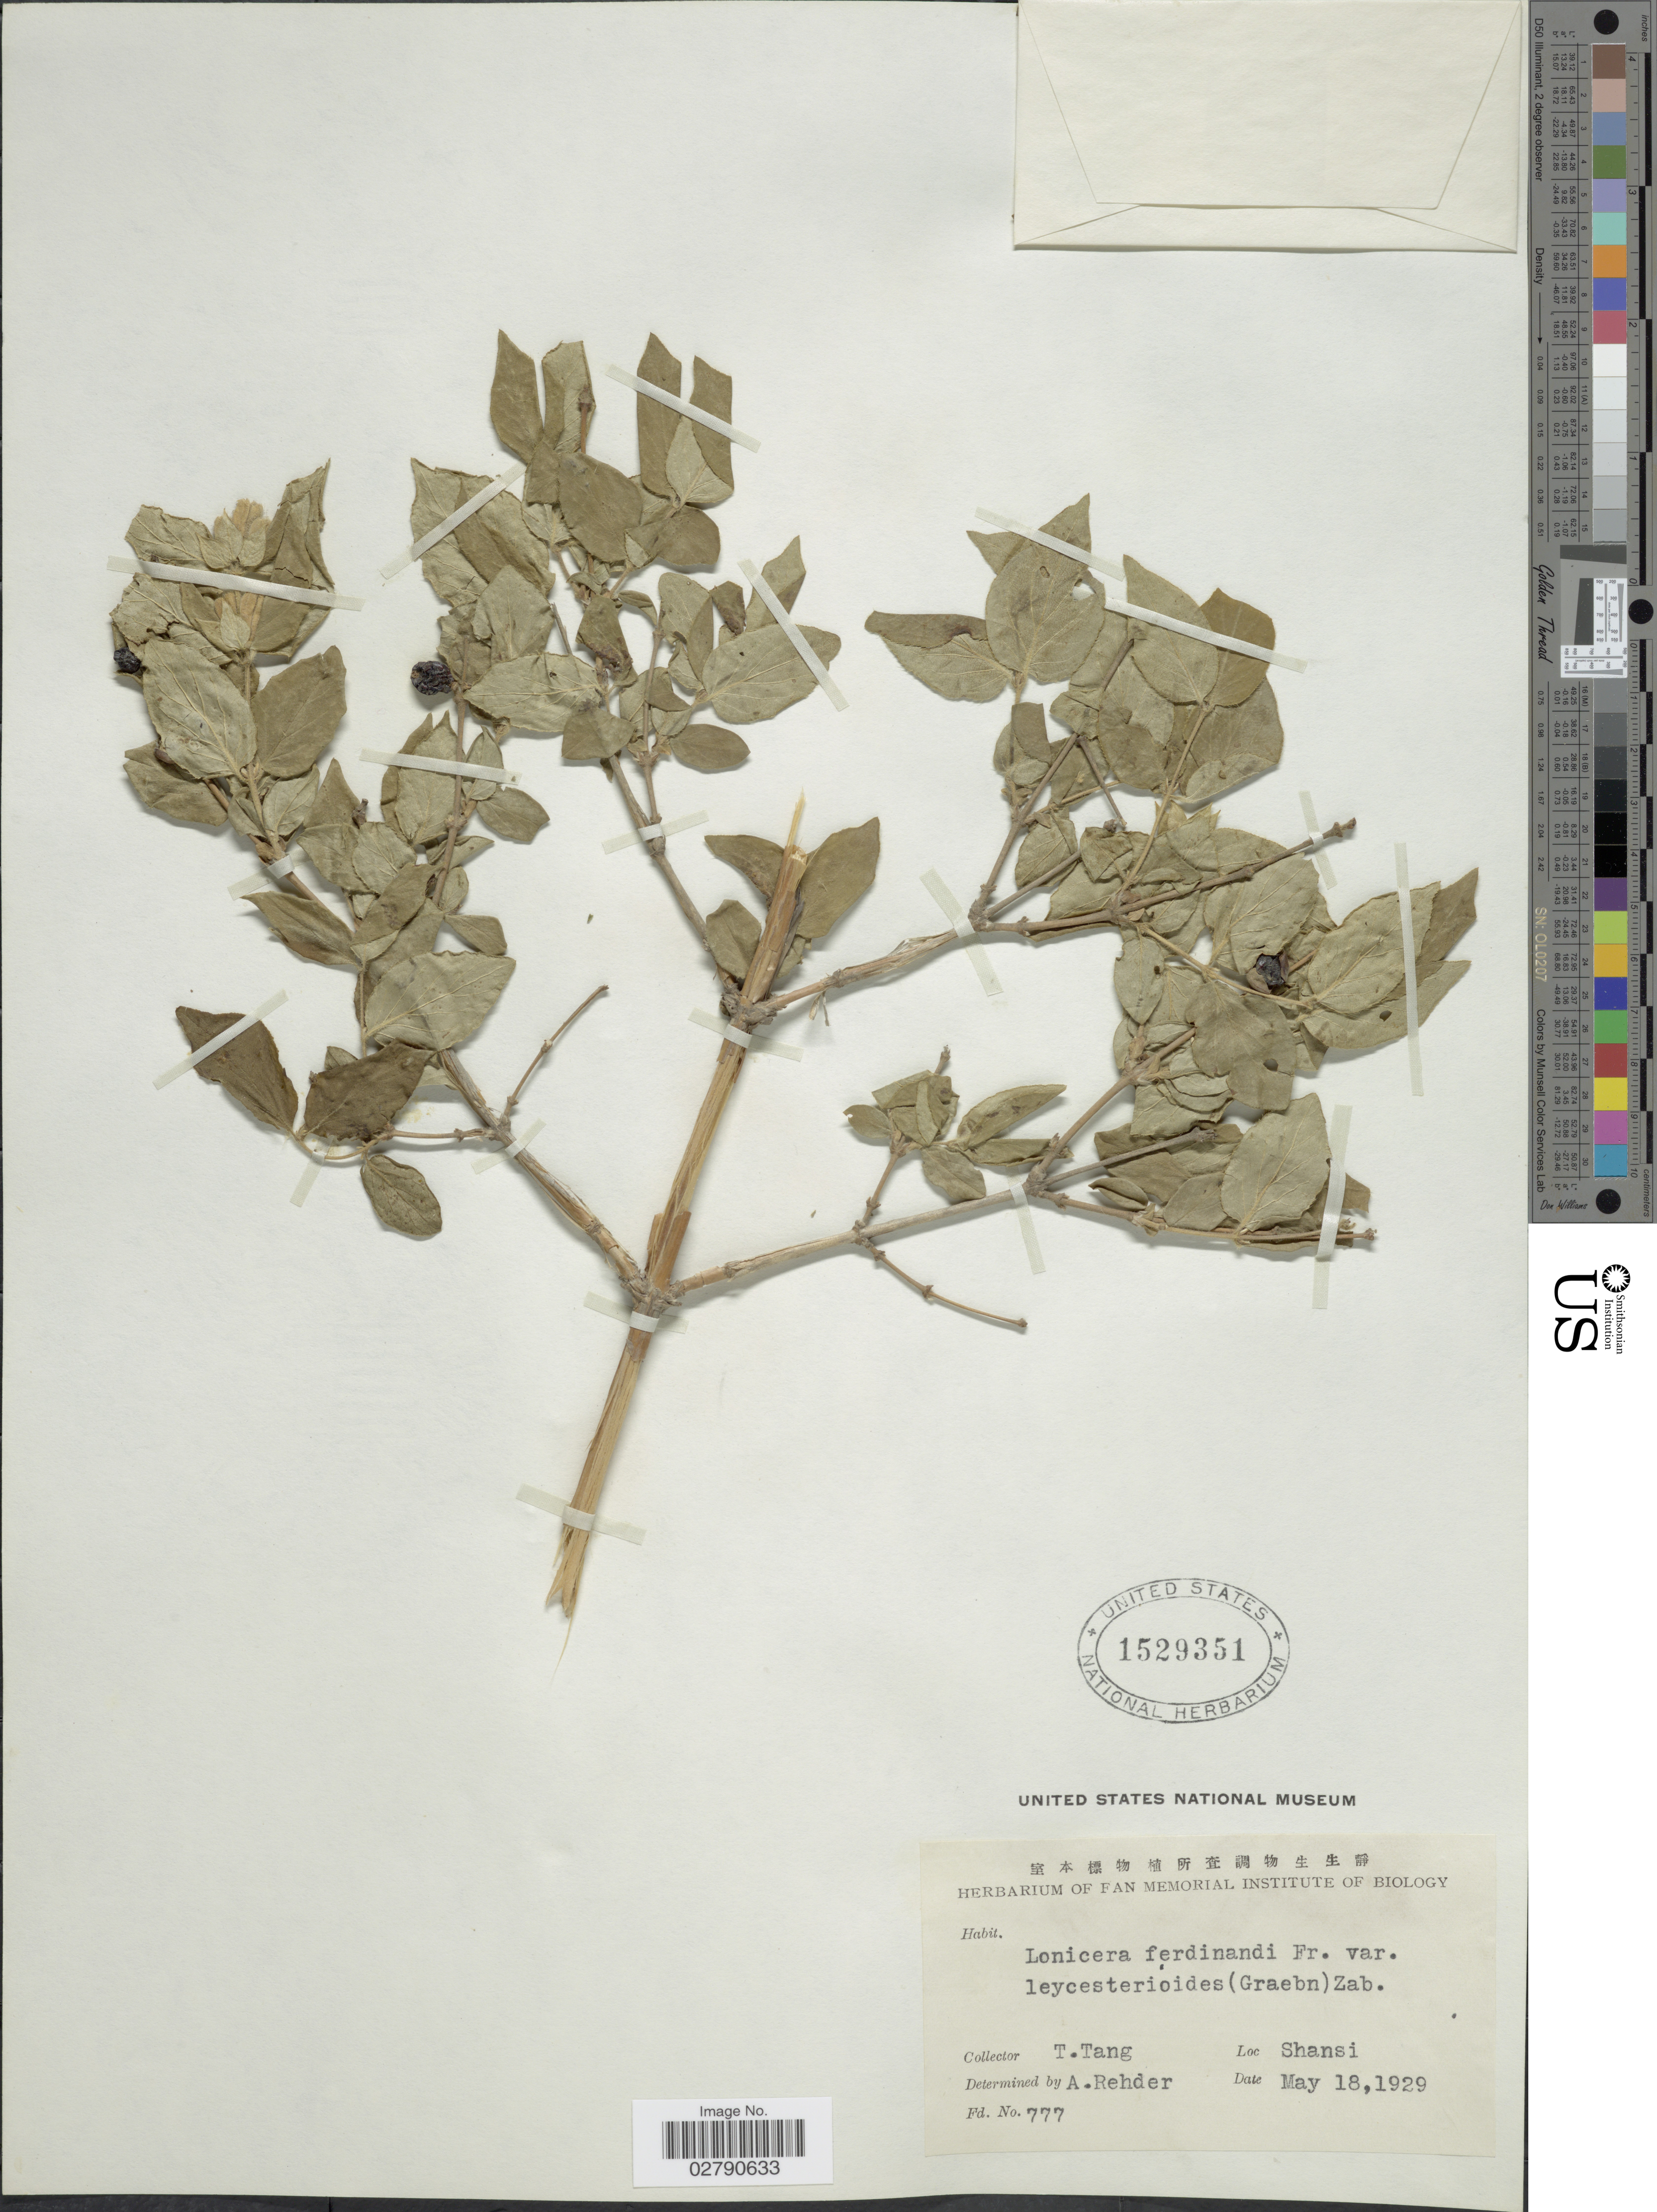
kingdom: Plantae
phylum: Tracheophyta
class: Magnoliopsida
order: Dipsacales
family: Caprifoliaceae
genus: Lonicera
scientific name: Lonicera ferdinandi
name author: Franch.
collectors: T. Tang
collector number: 777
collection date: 1929-05-18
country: China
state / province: Shanxi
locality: Shansi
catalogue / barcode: US 1529351